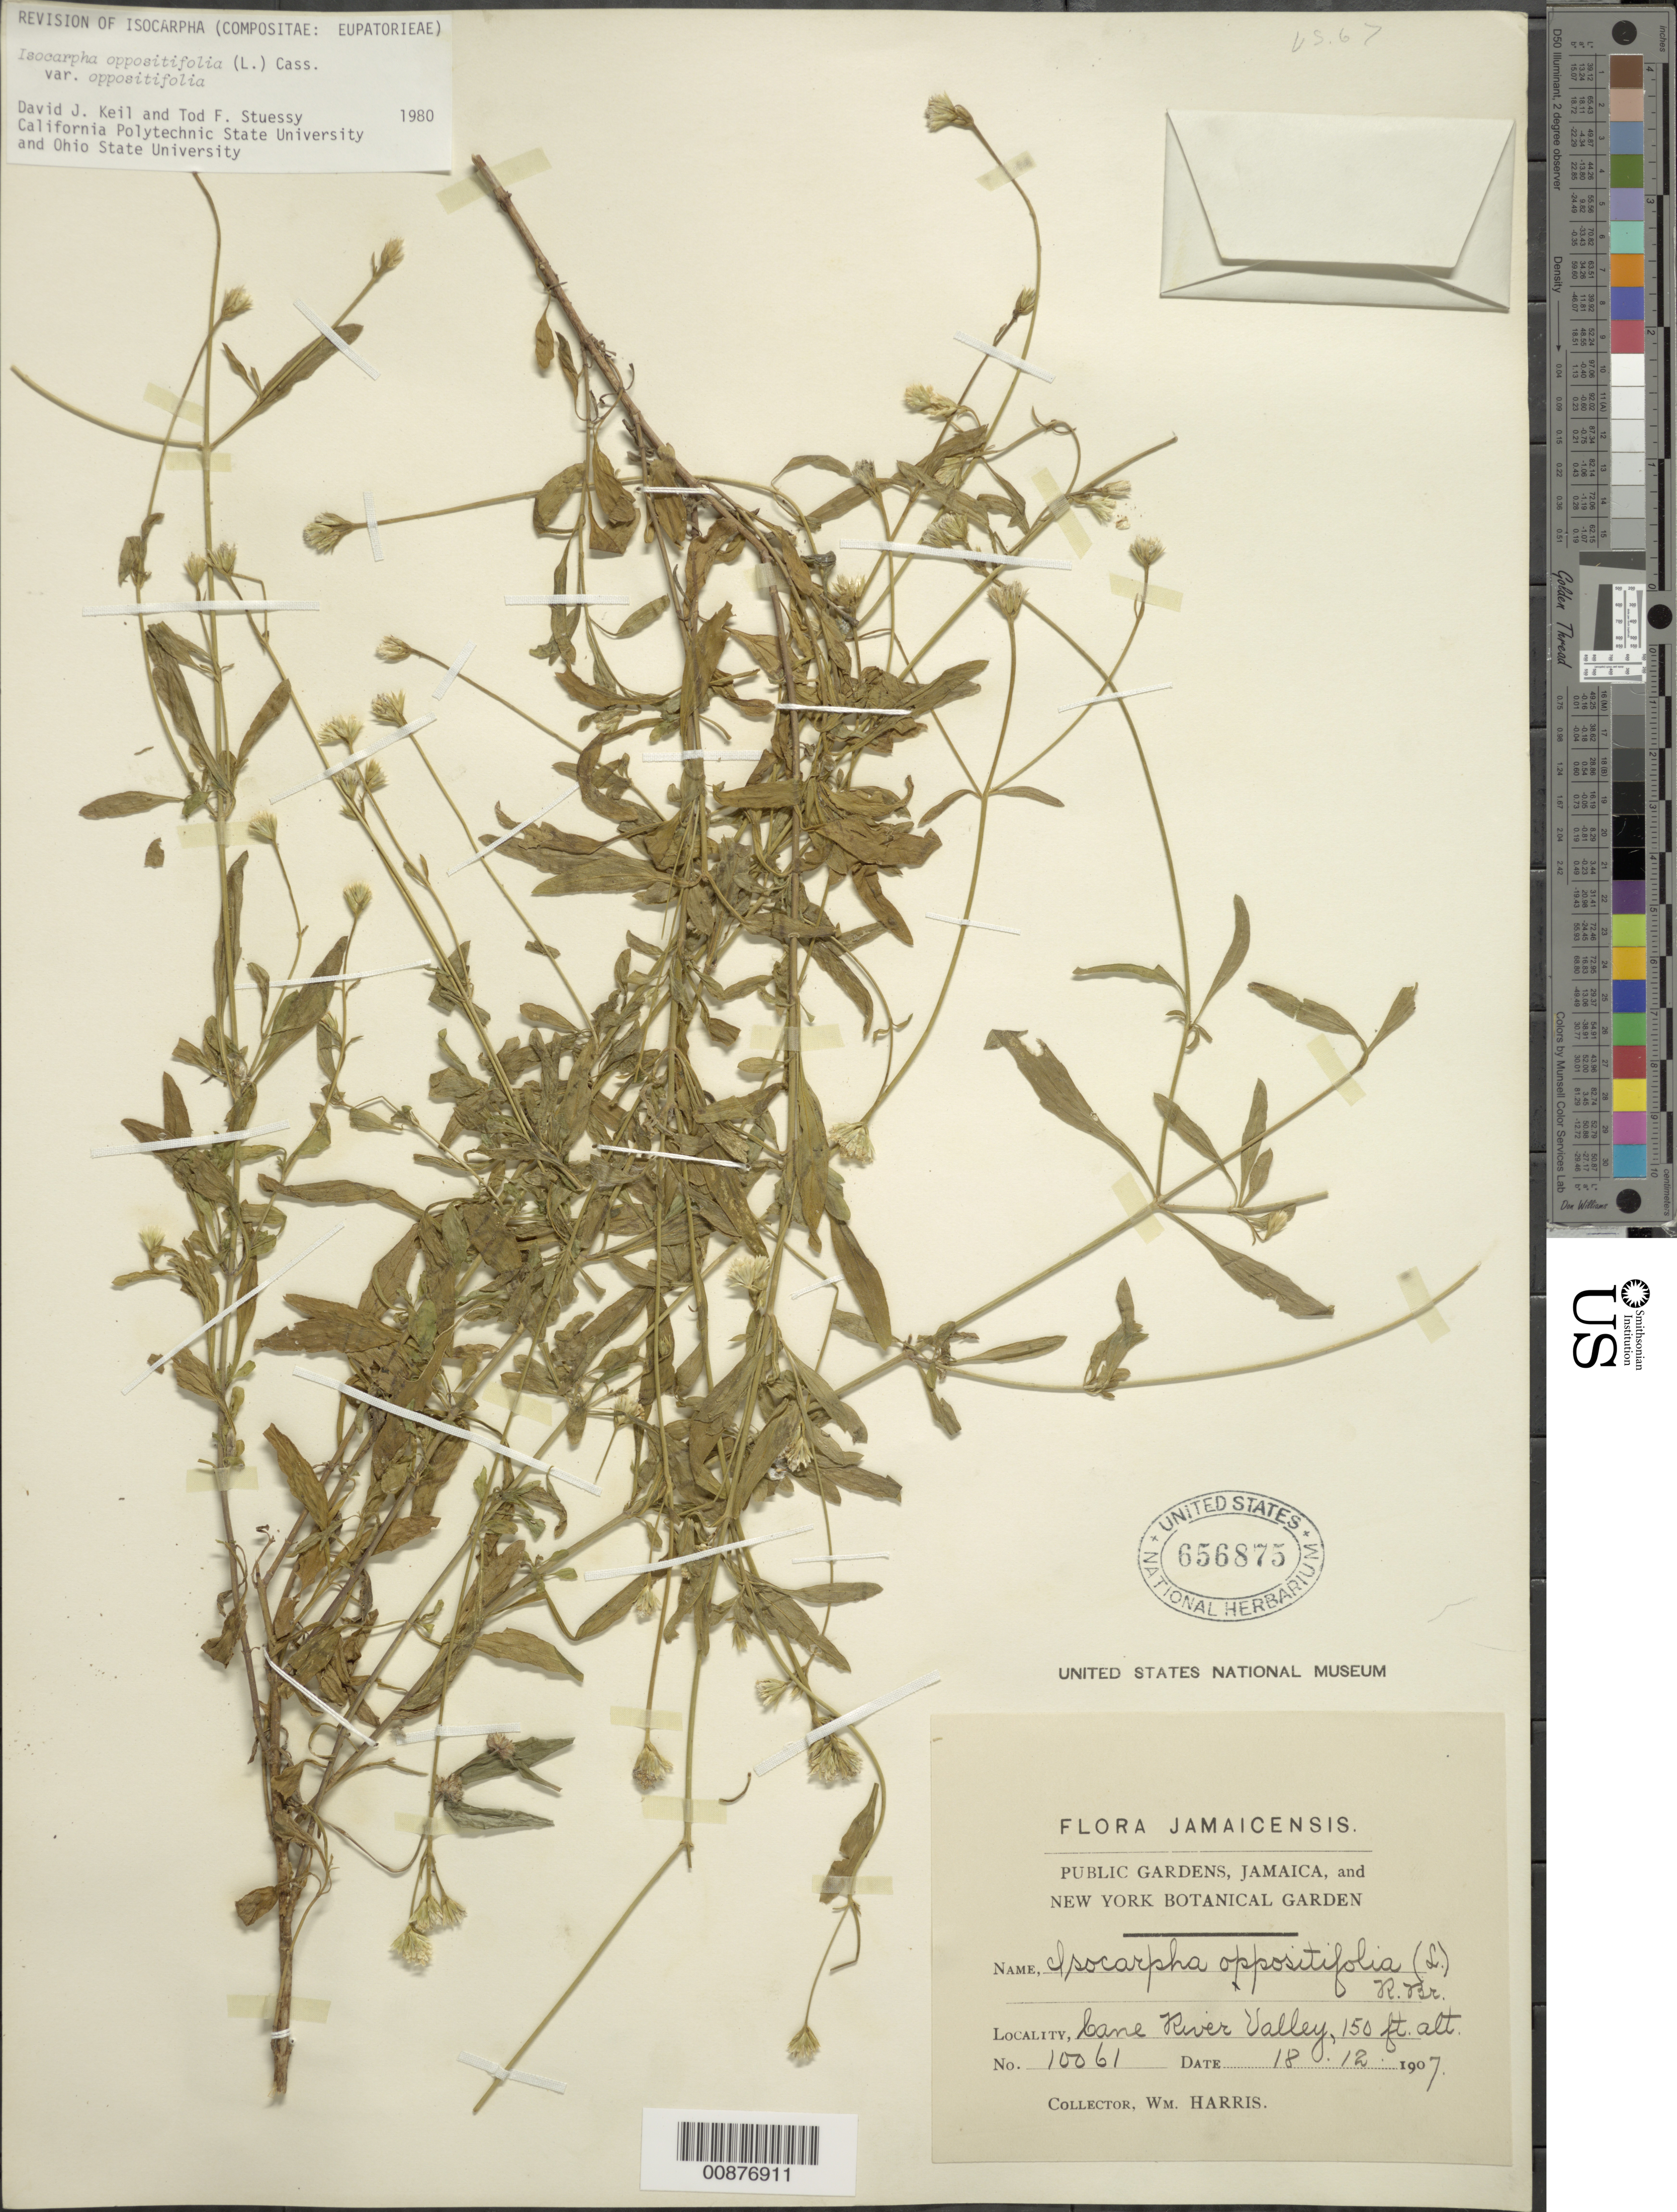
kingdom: Plantae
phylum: Tracheophyta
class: Magnoliopsida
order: Asterales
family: Asteraceae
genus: Isocarpha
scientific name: Isocarpha oppositifolia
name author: (L.) Cass.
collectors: W. H. Harris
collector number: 10061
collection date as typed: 18 Dec 1907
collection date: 1907-12-18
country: Jamaica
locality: Cane River Valley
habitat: River valley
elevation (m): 46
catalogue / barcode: US 656875